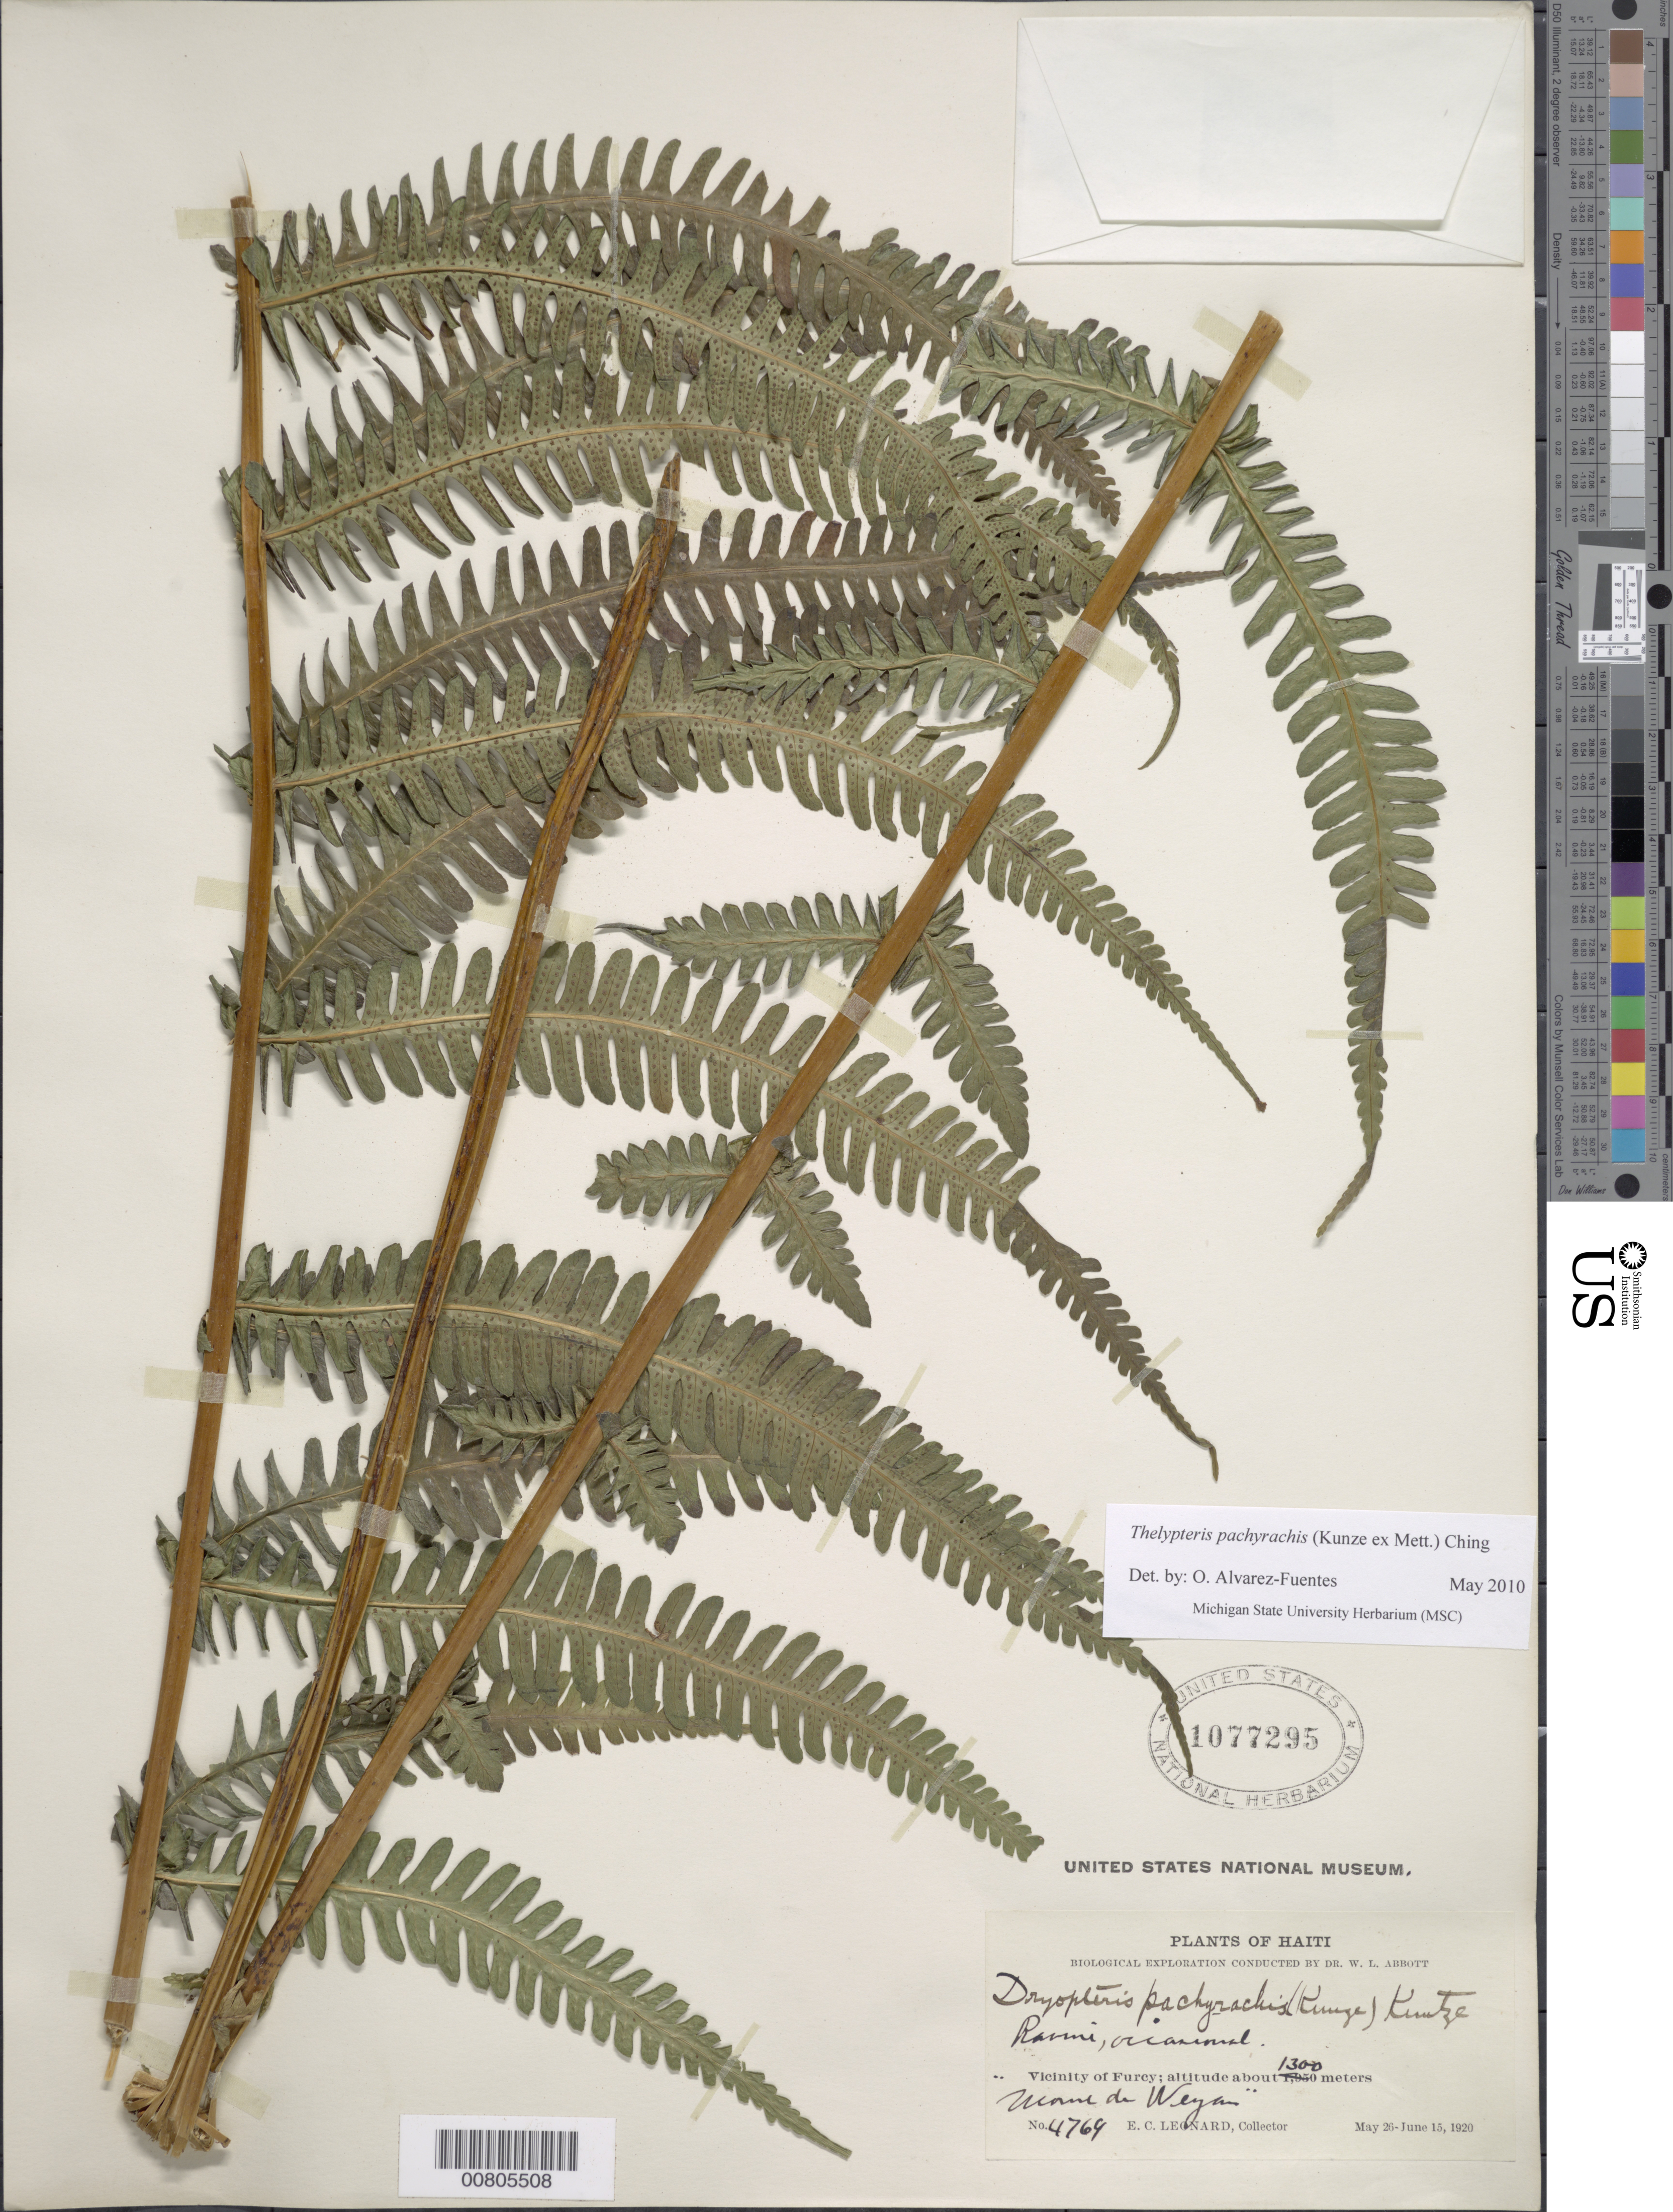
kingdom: Plantae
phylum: Tracheophyta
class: Polypodiopsida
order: Polypodiales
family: Thelypteridaceae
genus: Amauropelta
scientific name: Amauropelta pachyrachis (Kunze) comb. nov., ined 2015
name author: (Kunze)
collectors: E. C. Leonard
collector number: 4769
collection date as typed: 26 May 1920 to 15 Jun 1920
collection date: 1920-05-26/1920-06-15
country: Haiti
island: Hispaniola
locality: Furcy vicinity, Morne de Weyan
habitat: Ravine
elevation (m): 1300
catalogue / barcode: US 1077295